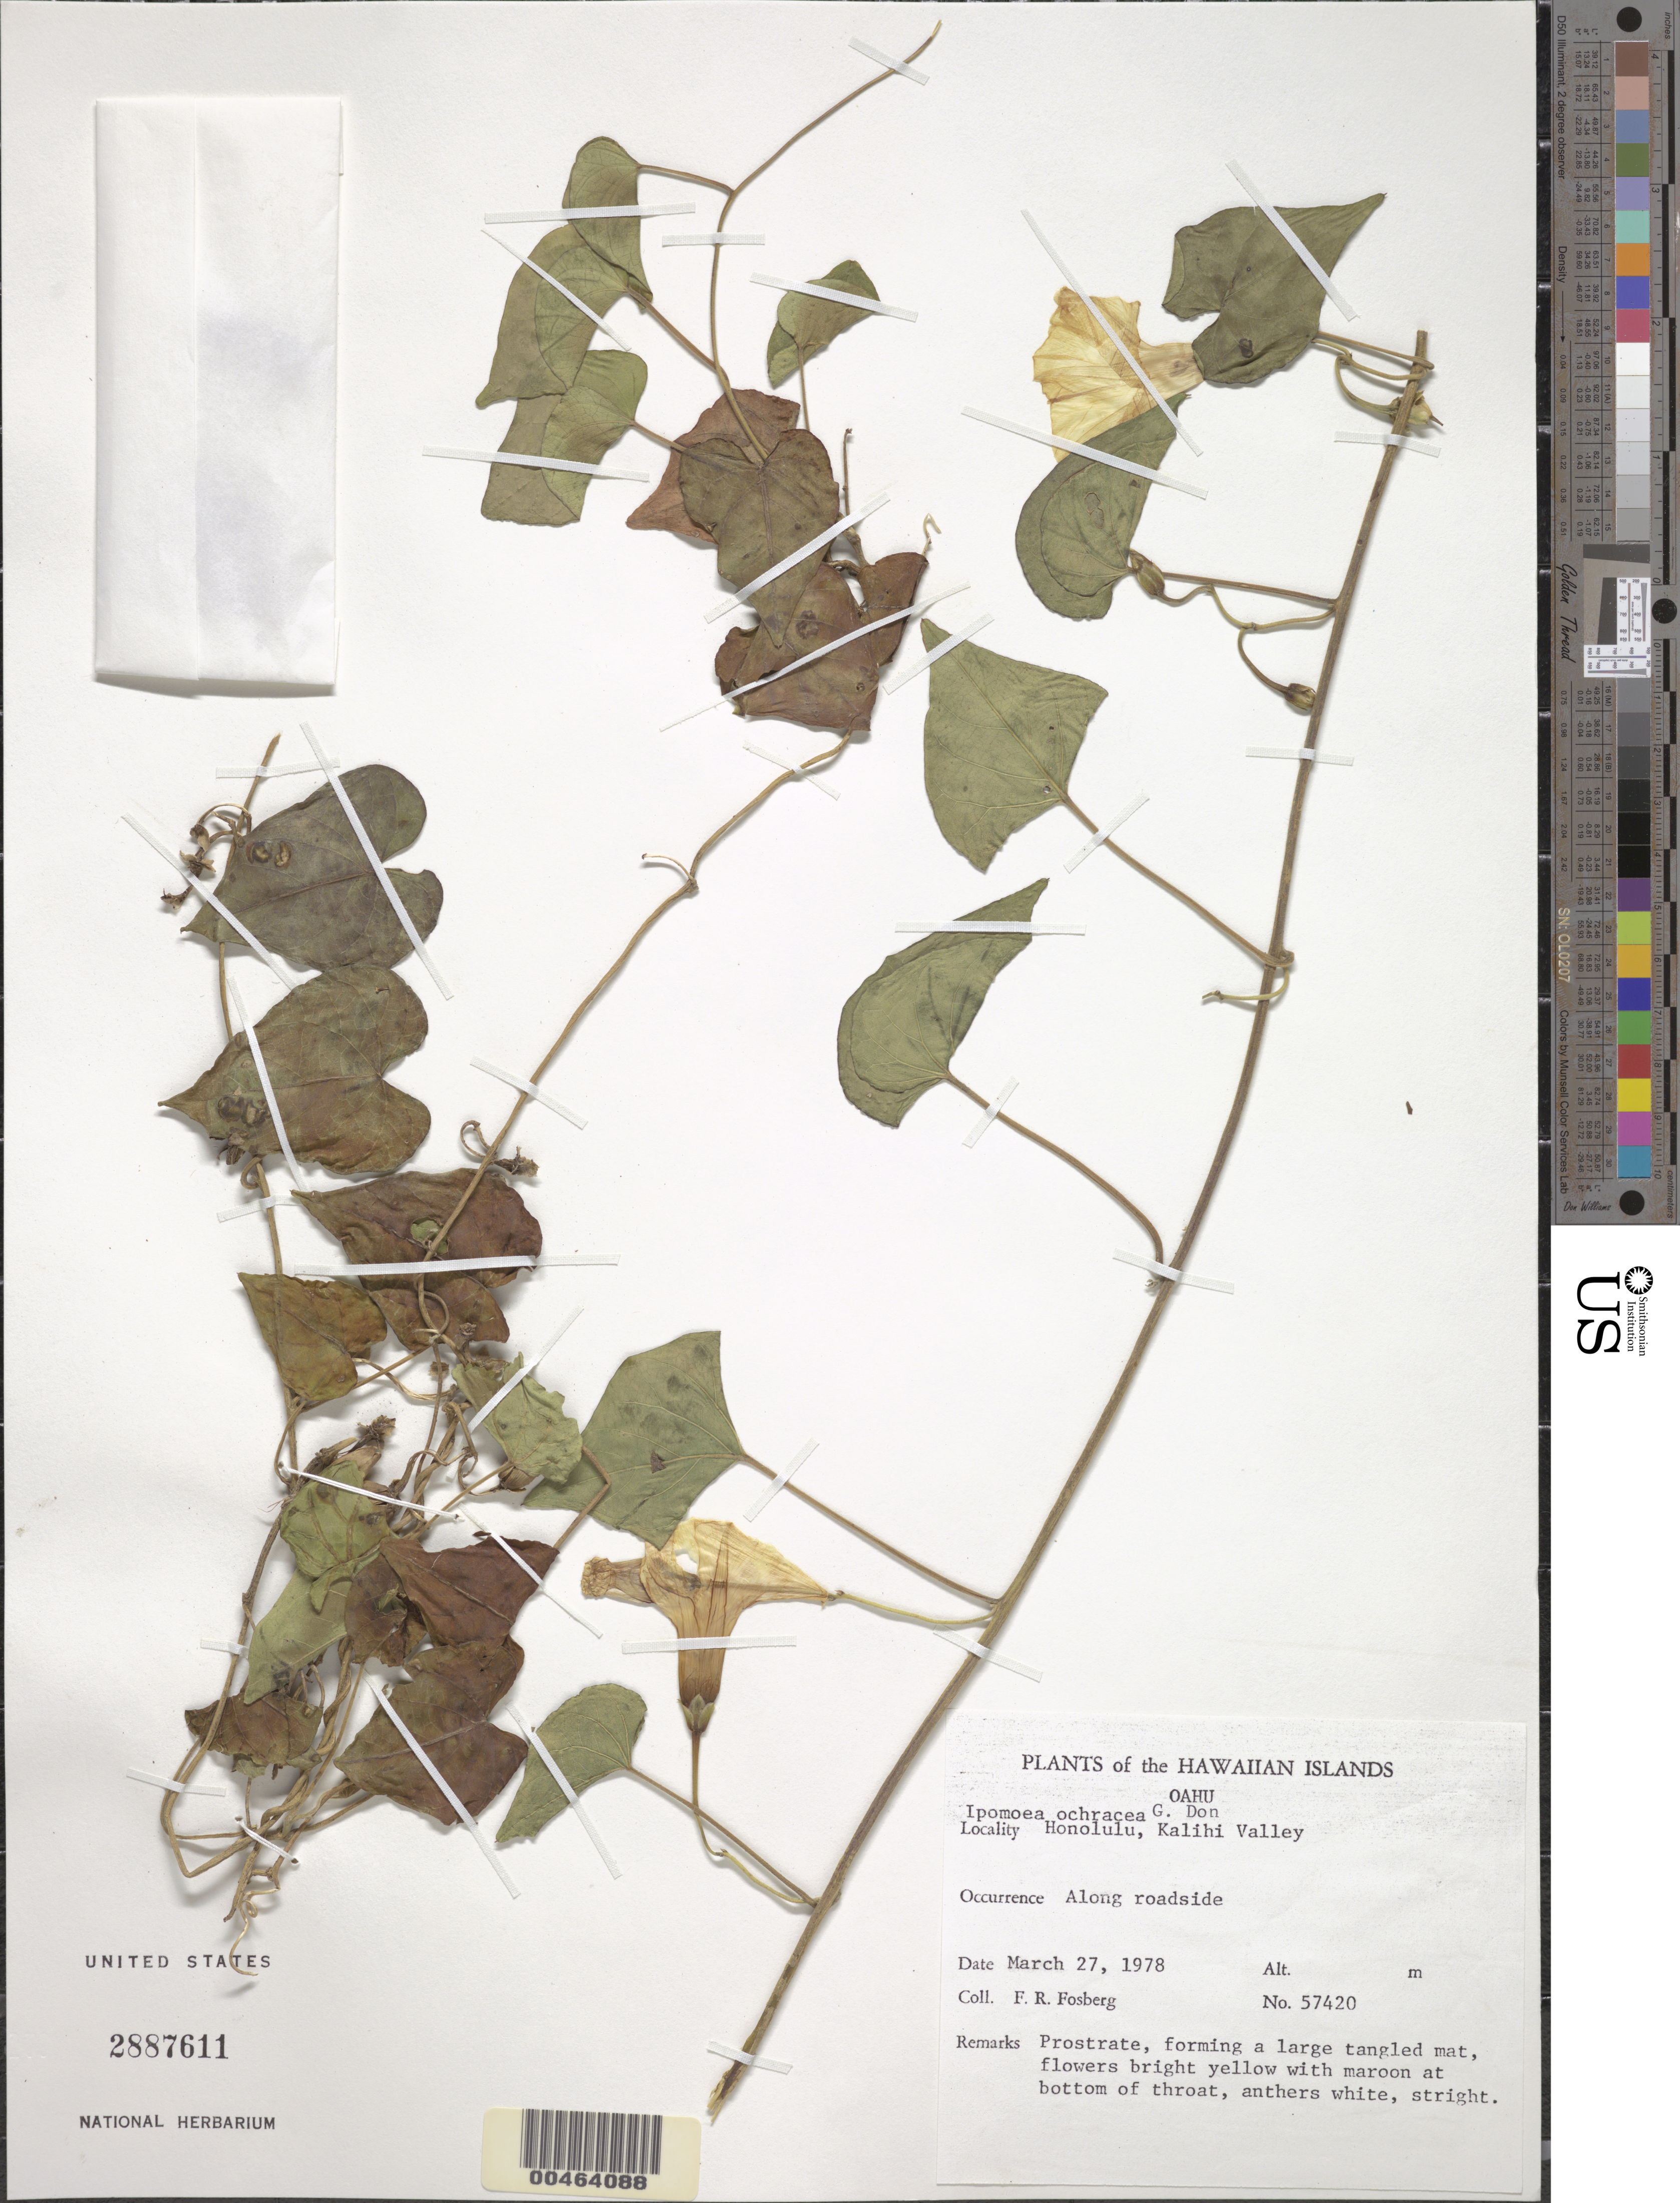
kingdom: Plantae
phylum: Tracheophyta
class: Magnoliopsida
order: Solanales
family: Convolvulaceae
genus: Ipomoea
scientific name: Ipomoea ochracea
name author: (Lindl.) G. Don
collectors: F. R. Fosberg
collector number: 57420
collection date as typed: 27 Mar 1978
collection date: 1978-03-27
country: United States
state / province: Hawaii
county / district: Honolulu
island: Oahu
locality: Honolulu, Kalihi Valley, along roadside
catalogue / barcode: US 2887611